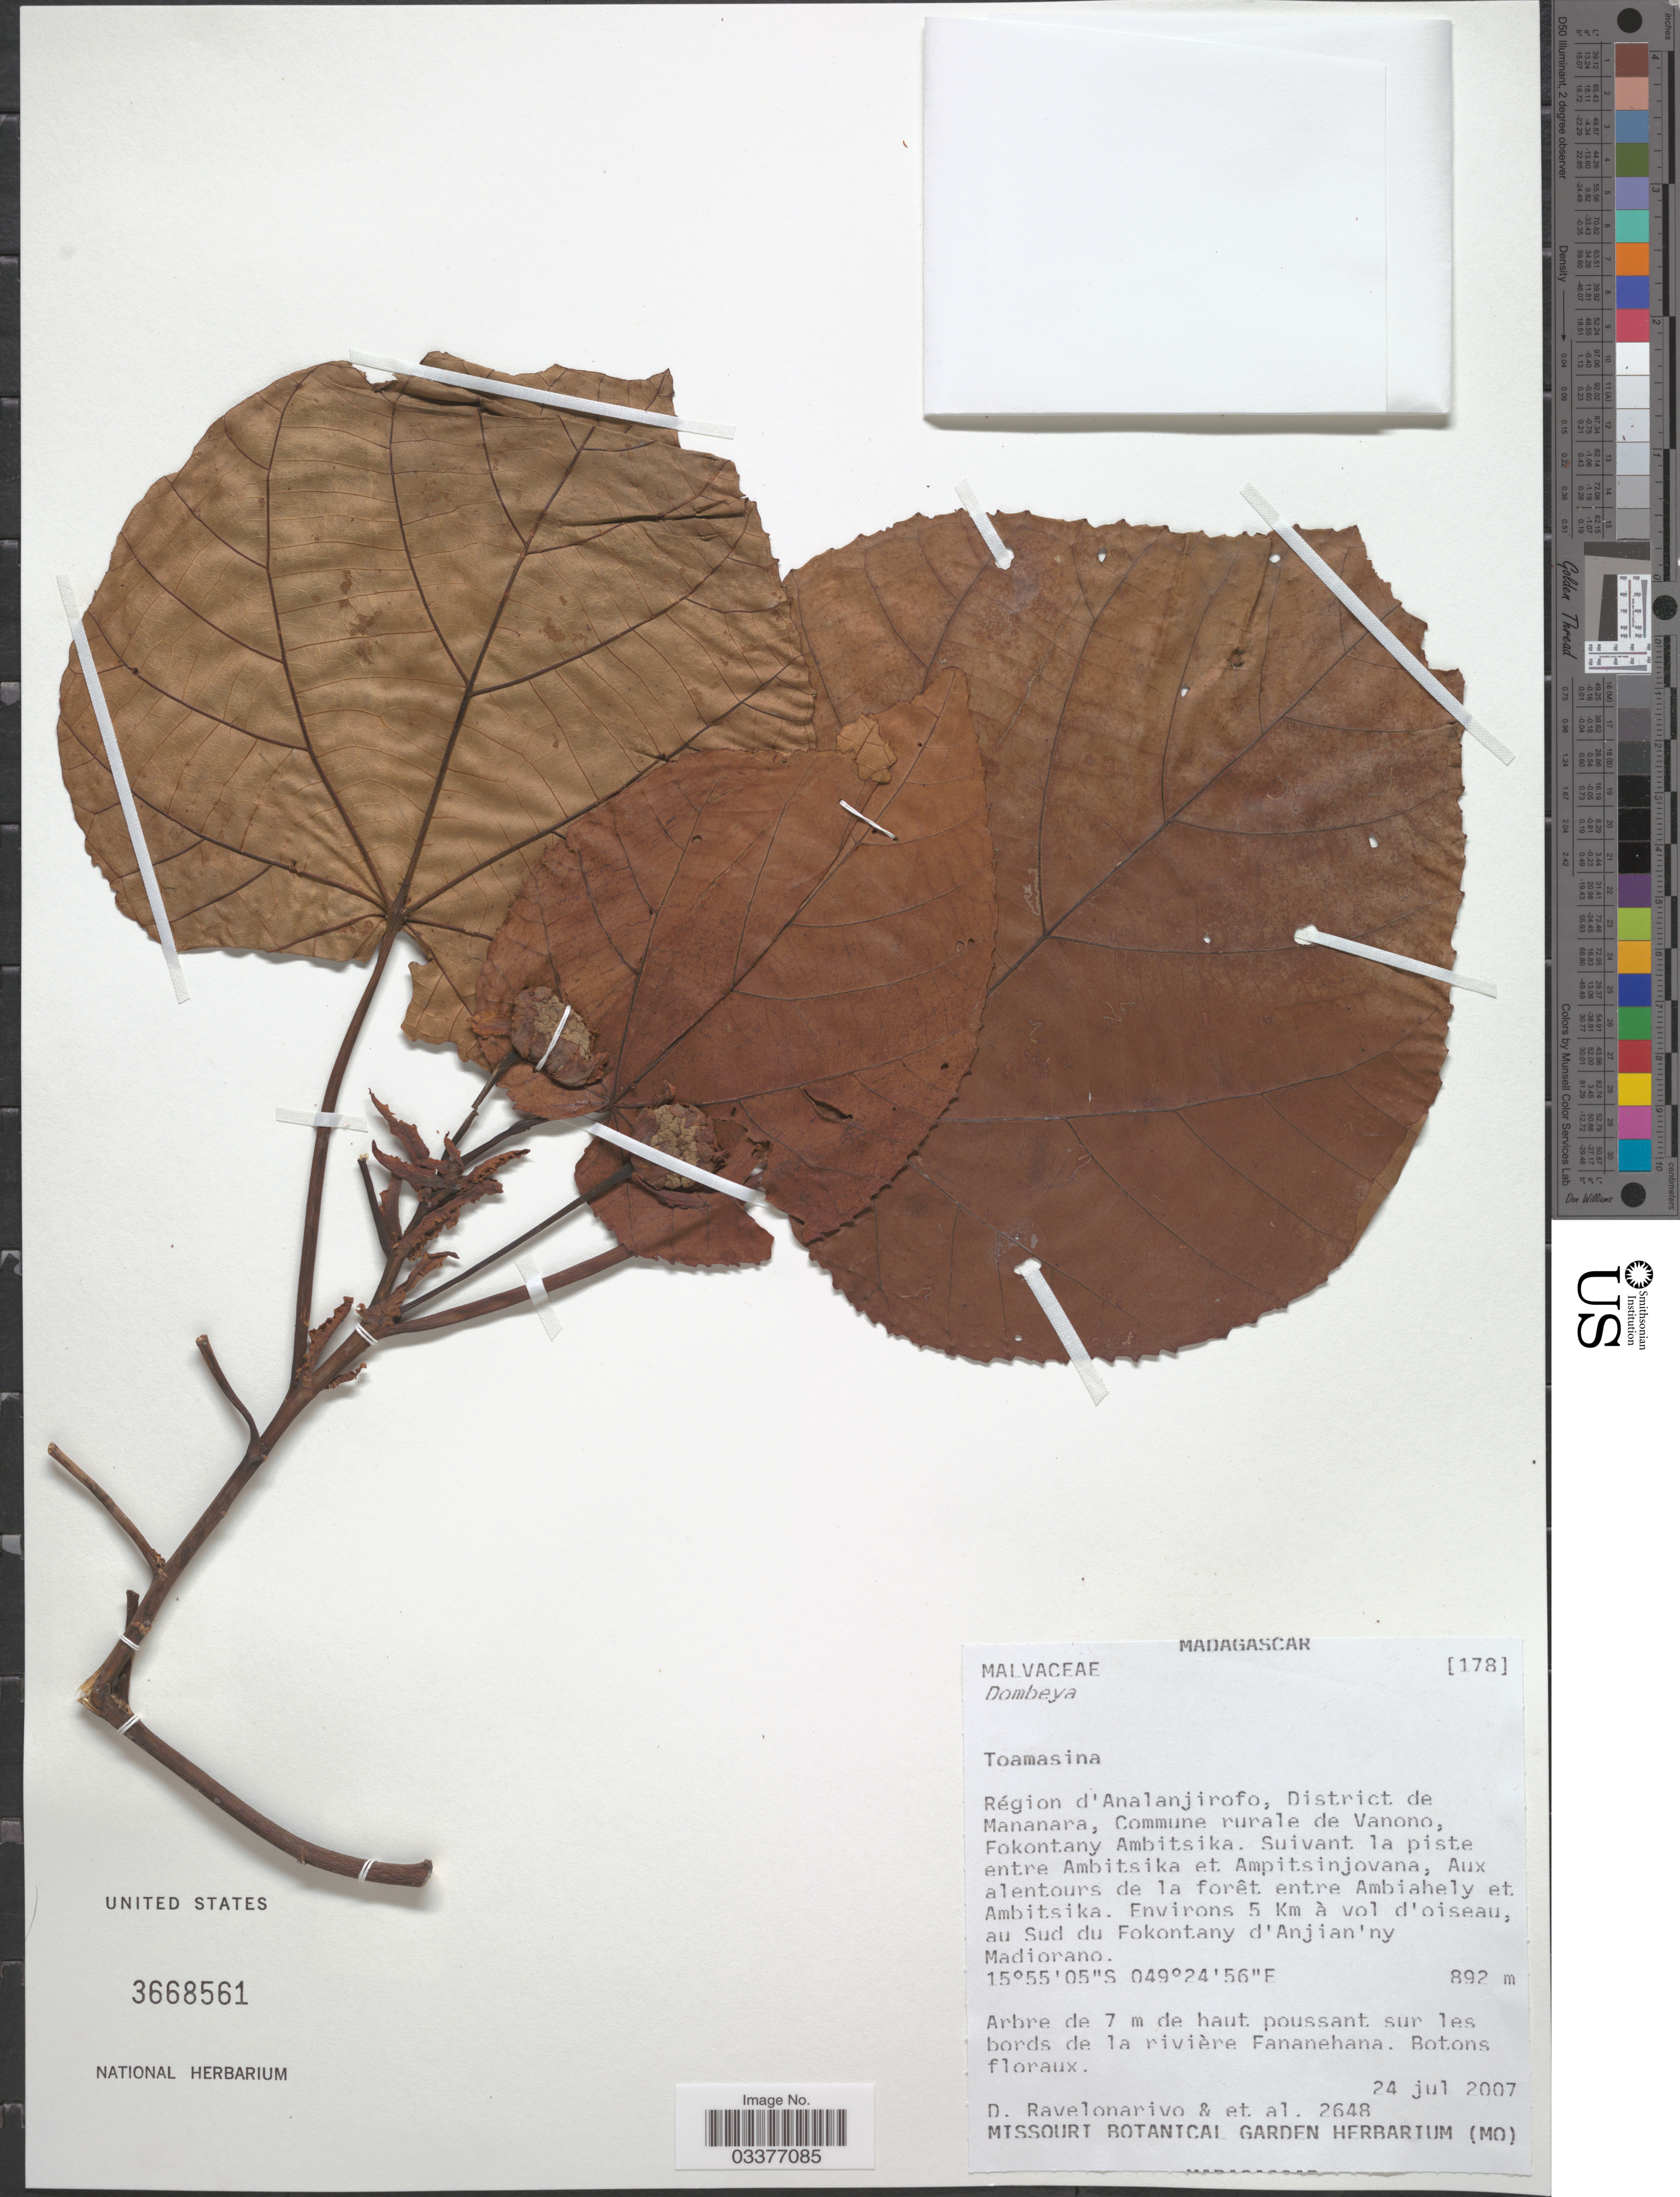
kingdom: Plantae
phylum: Tracheophyta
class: Magnoliopsida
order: Malvales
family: Malvaceae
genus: Dombeya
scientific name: Dombeya hilsenbergii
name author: Baill.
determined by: Jourdain-Fievet, L.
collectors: D. Ravelonarivo & et al.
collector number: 2648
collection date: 2007-07-24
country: Madagascar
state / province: Analanjirofo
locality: Région d'Analanjirofo, District de Mananara, Commune rurale de Vanono, Fokontany Ambitsika. Suivant la piste entre Ambitsika et Ampitsinjovana, Aux alentours de la forêt entre Ambiahely et Ambitsika. Environs 5 Km à vol d'oiseau, au Sud du Fokontany d'Anjian'ny Madiorano.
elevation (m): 892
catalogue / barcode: US 3668561